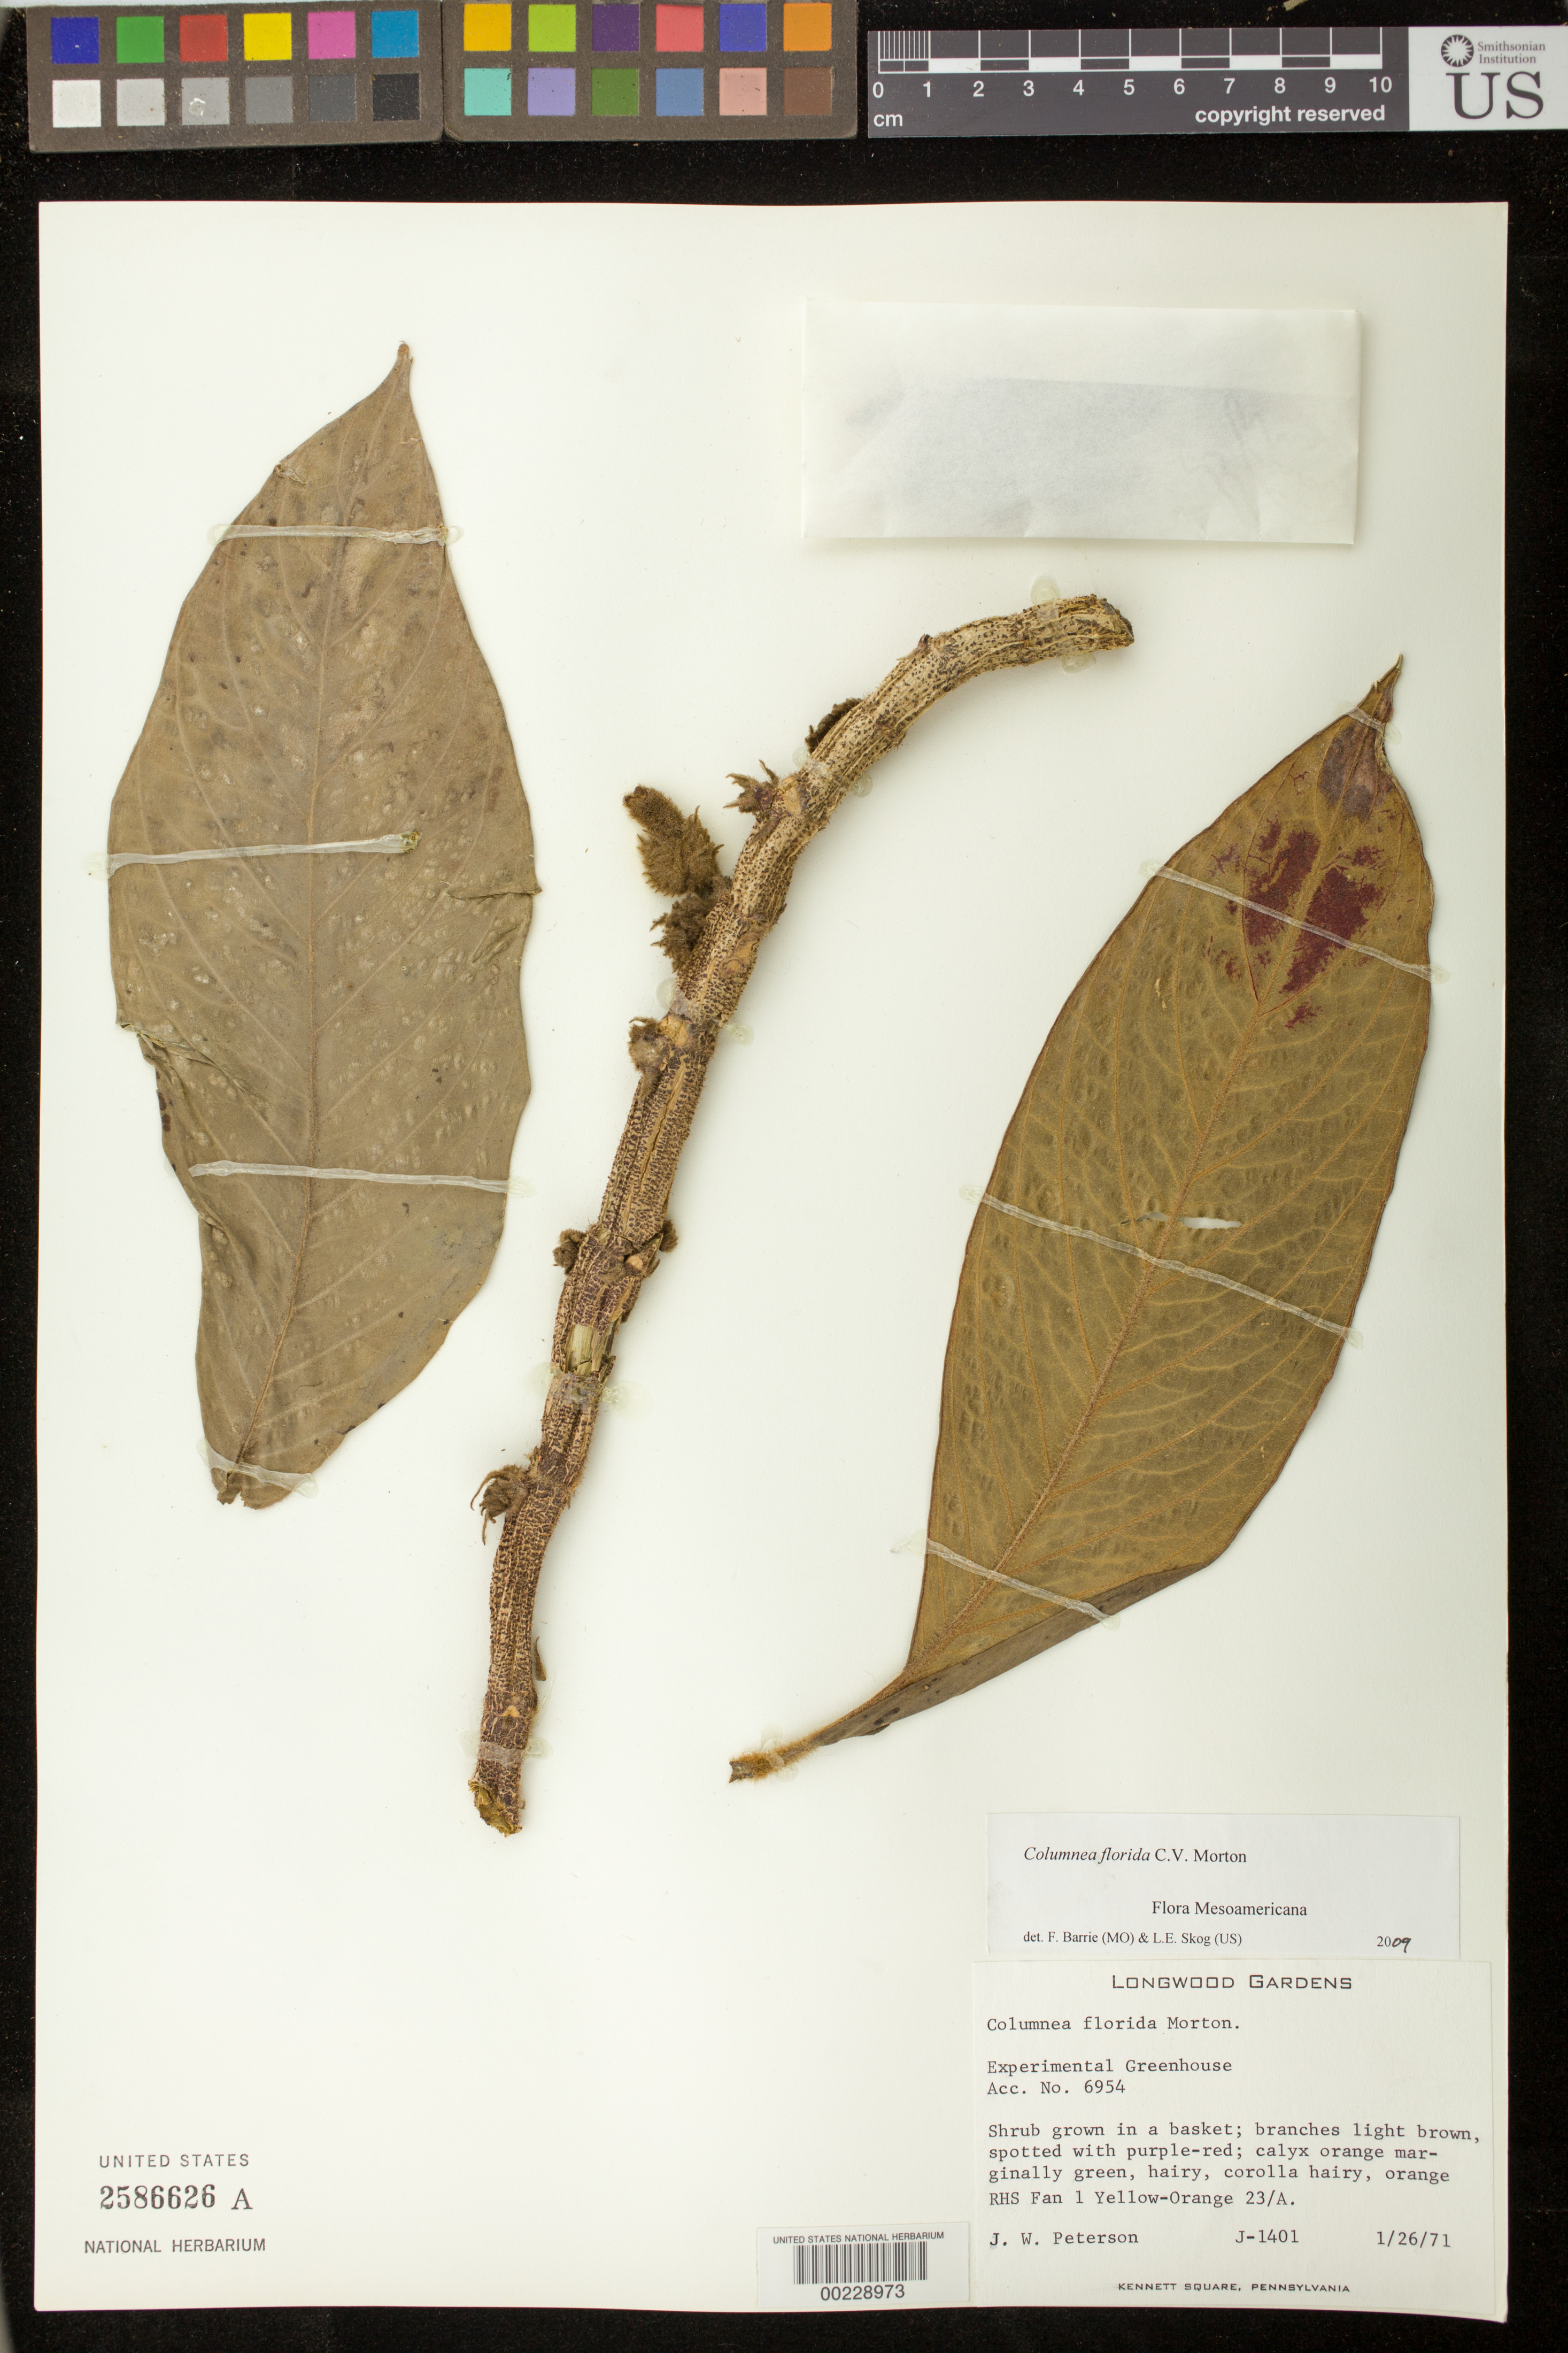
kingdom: Plantae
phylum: Tracheophyta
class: Magnoliopsida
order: Lamiales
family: Gesneriaceae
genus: Columnea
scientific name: Columnea florida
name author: C.V. Morton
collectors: J. W. Peterson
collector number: J- 1401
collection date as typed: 26 Jan 1971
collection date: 1971-01-26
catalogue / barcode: US 2586626A